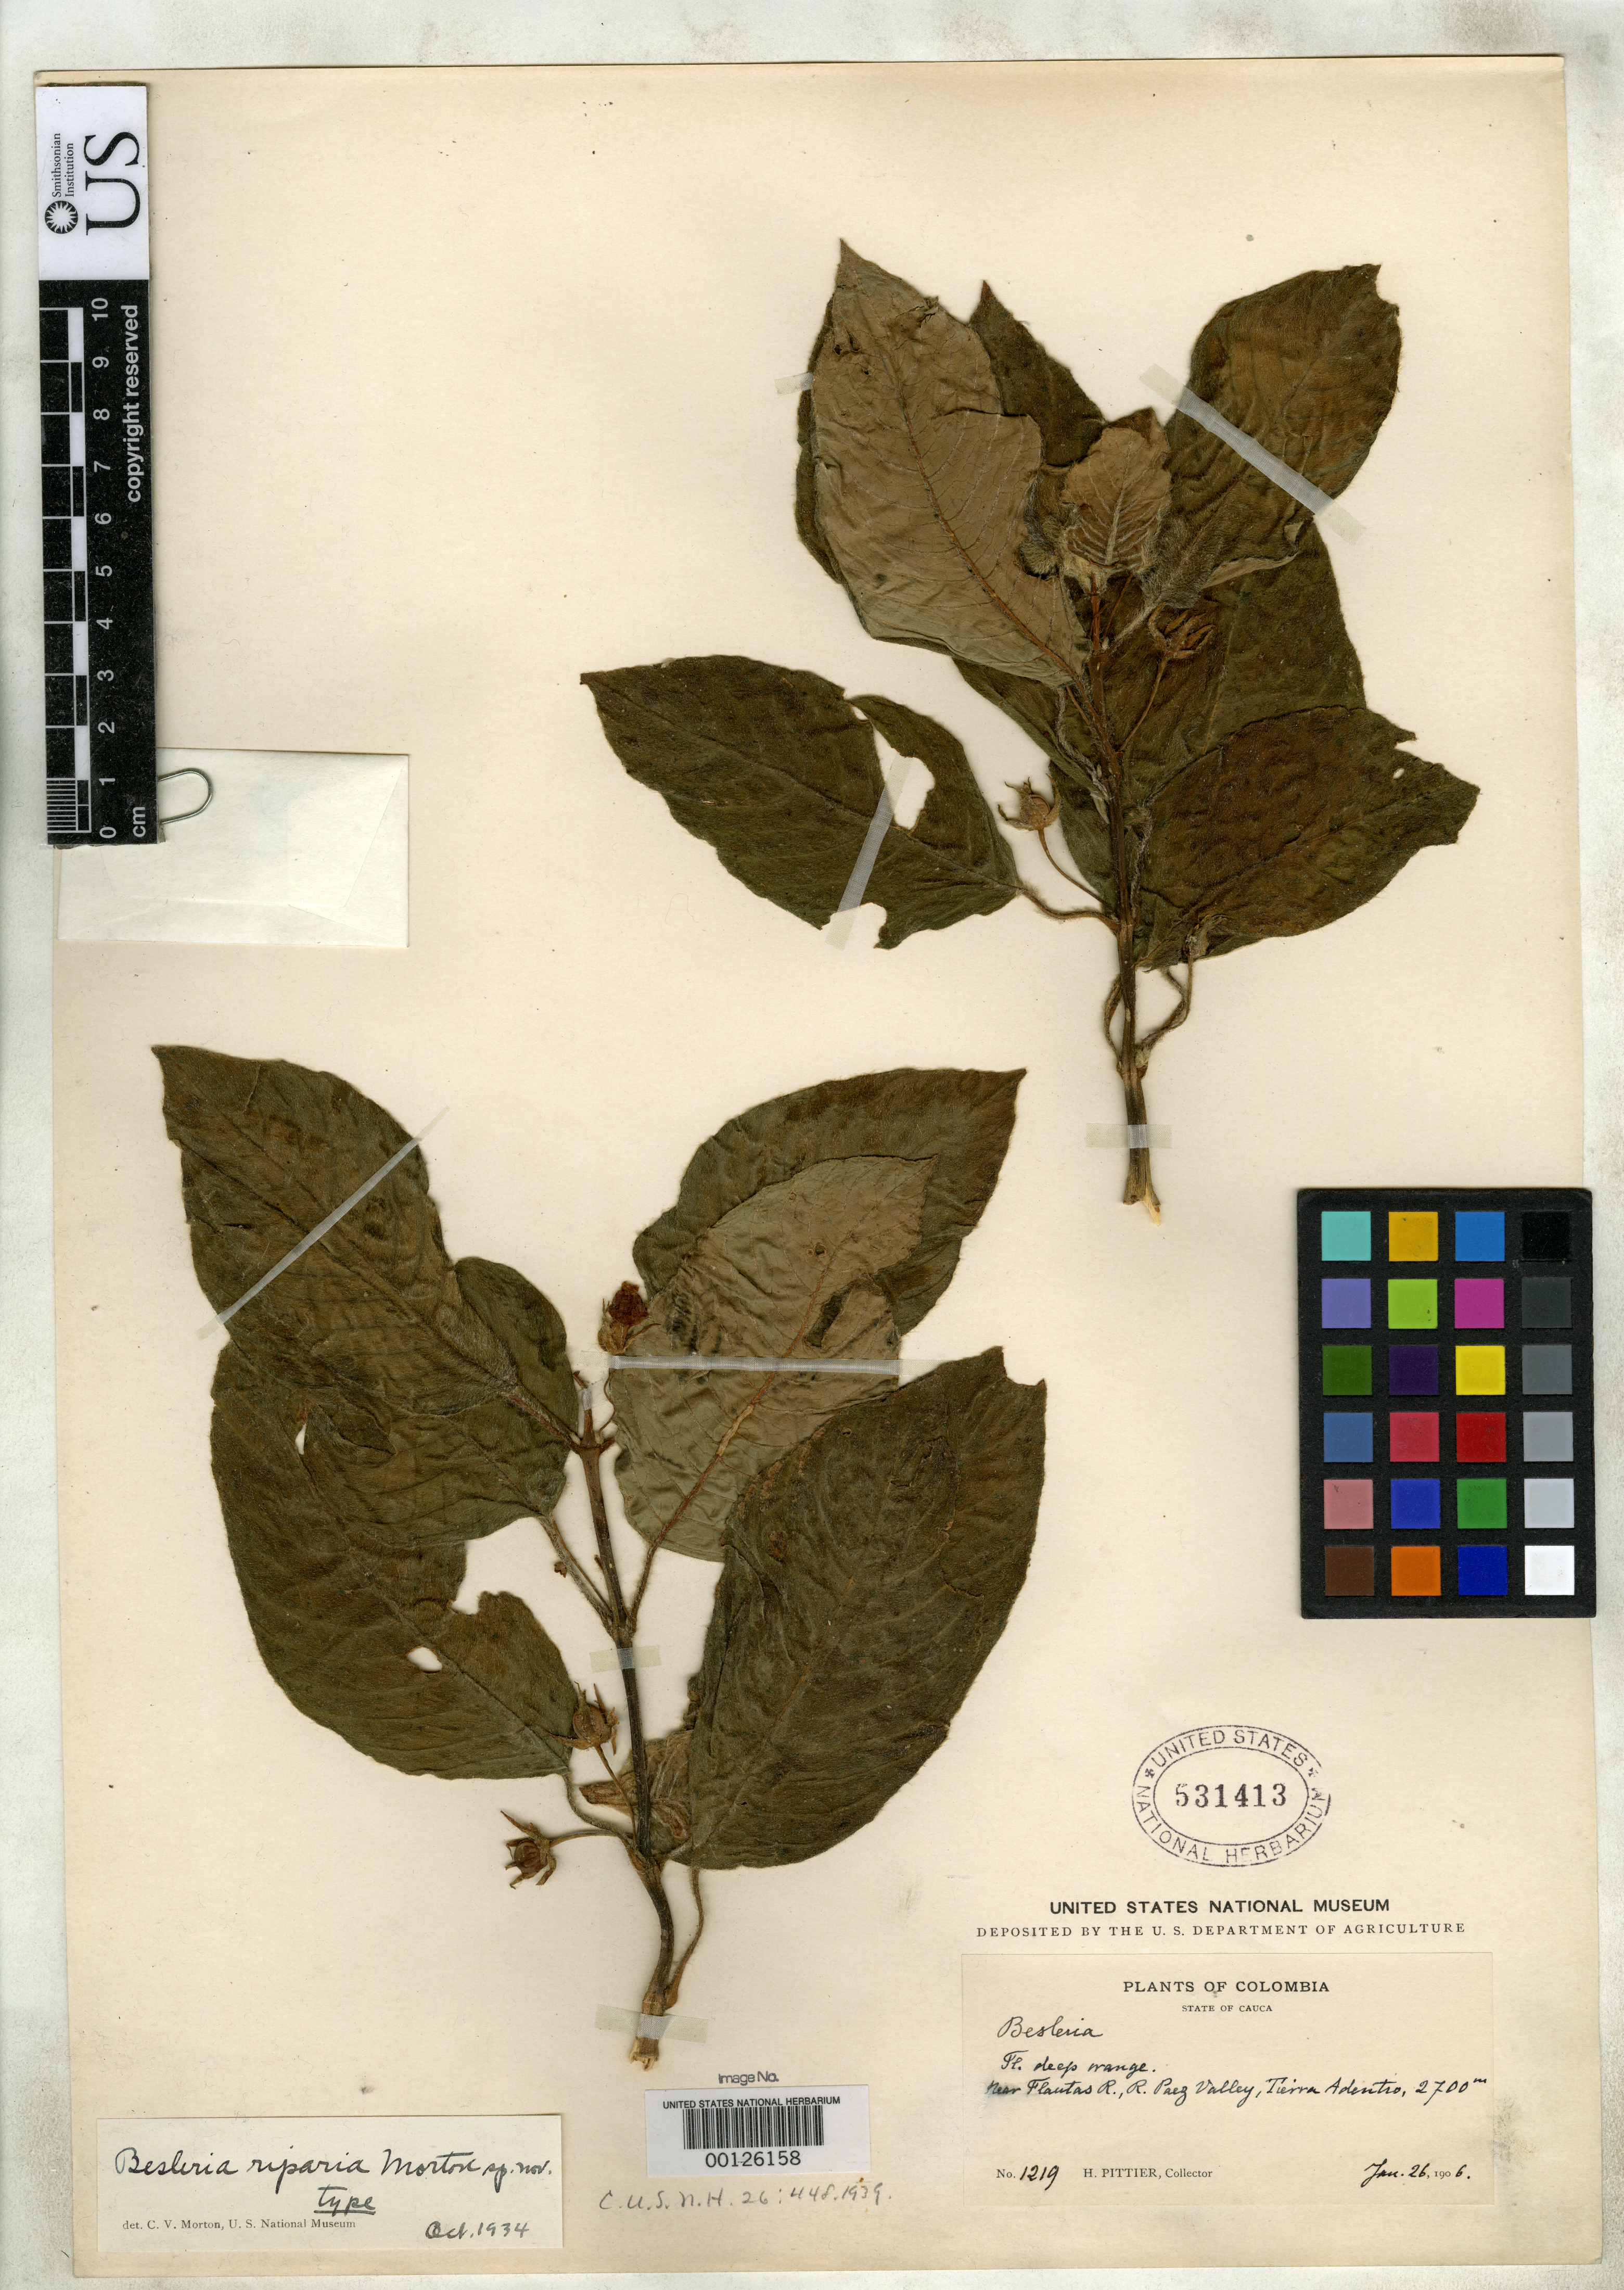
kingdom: Plantae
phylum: Tracheophyta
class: Magnoliopsida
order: Lamiales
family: Gesneriaceae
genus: Besleria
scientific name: Besleria riparia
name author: C.V. Morton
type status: Holotype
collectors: H. F. Pittier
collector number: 1219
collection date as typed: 26 Jan 1906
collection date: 1906-01-26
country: Colombia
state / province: Huila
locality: Near Rio Flautas, Rio Paez Valley, Tierra Adentro.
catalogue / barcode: US 531413